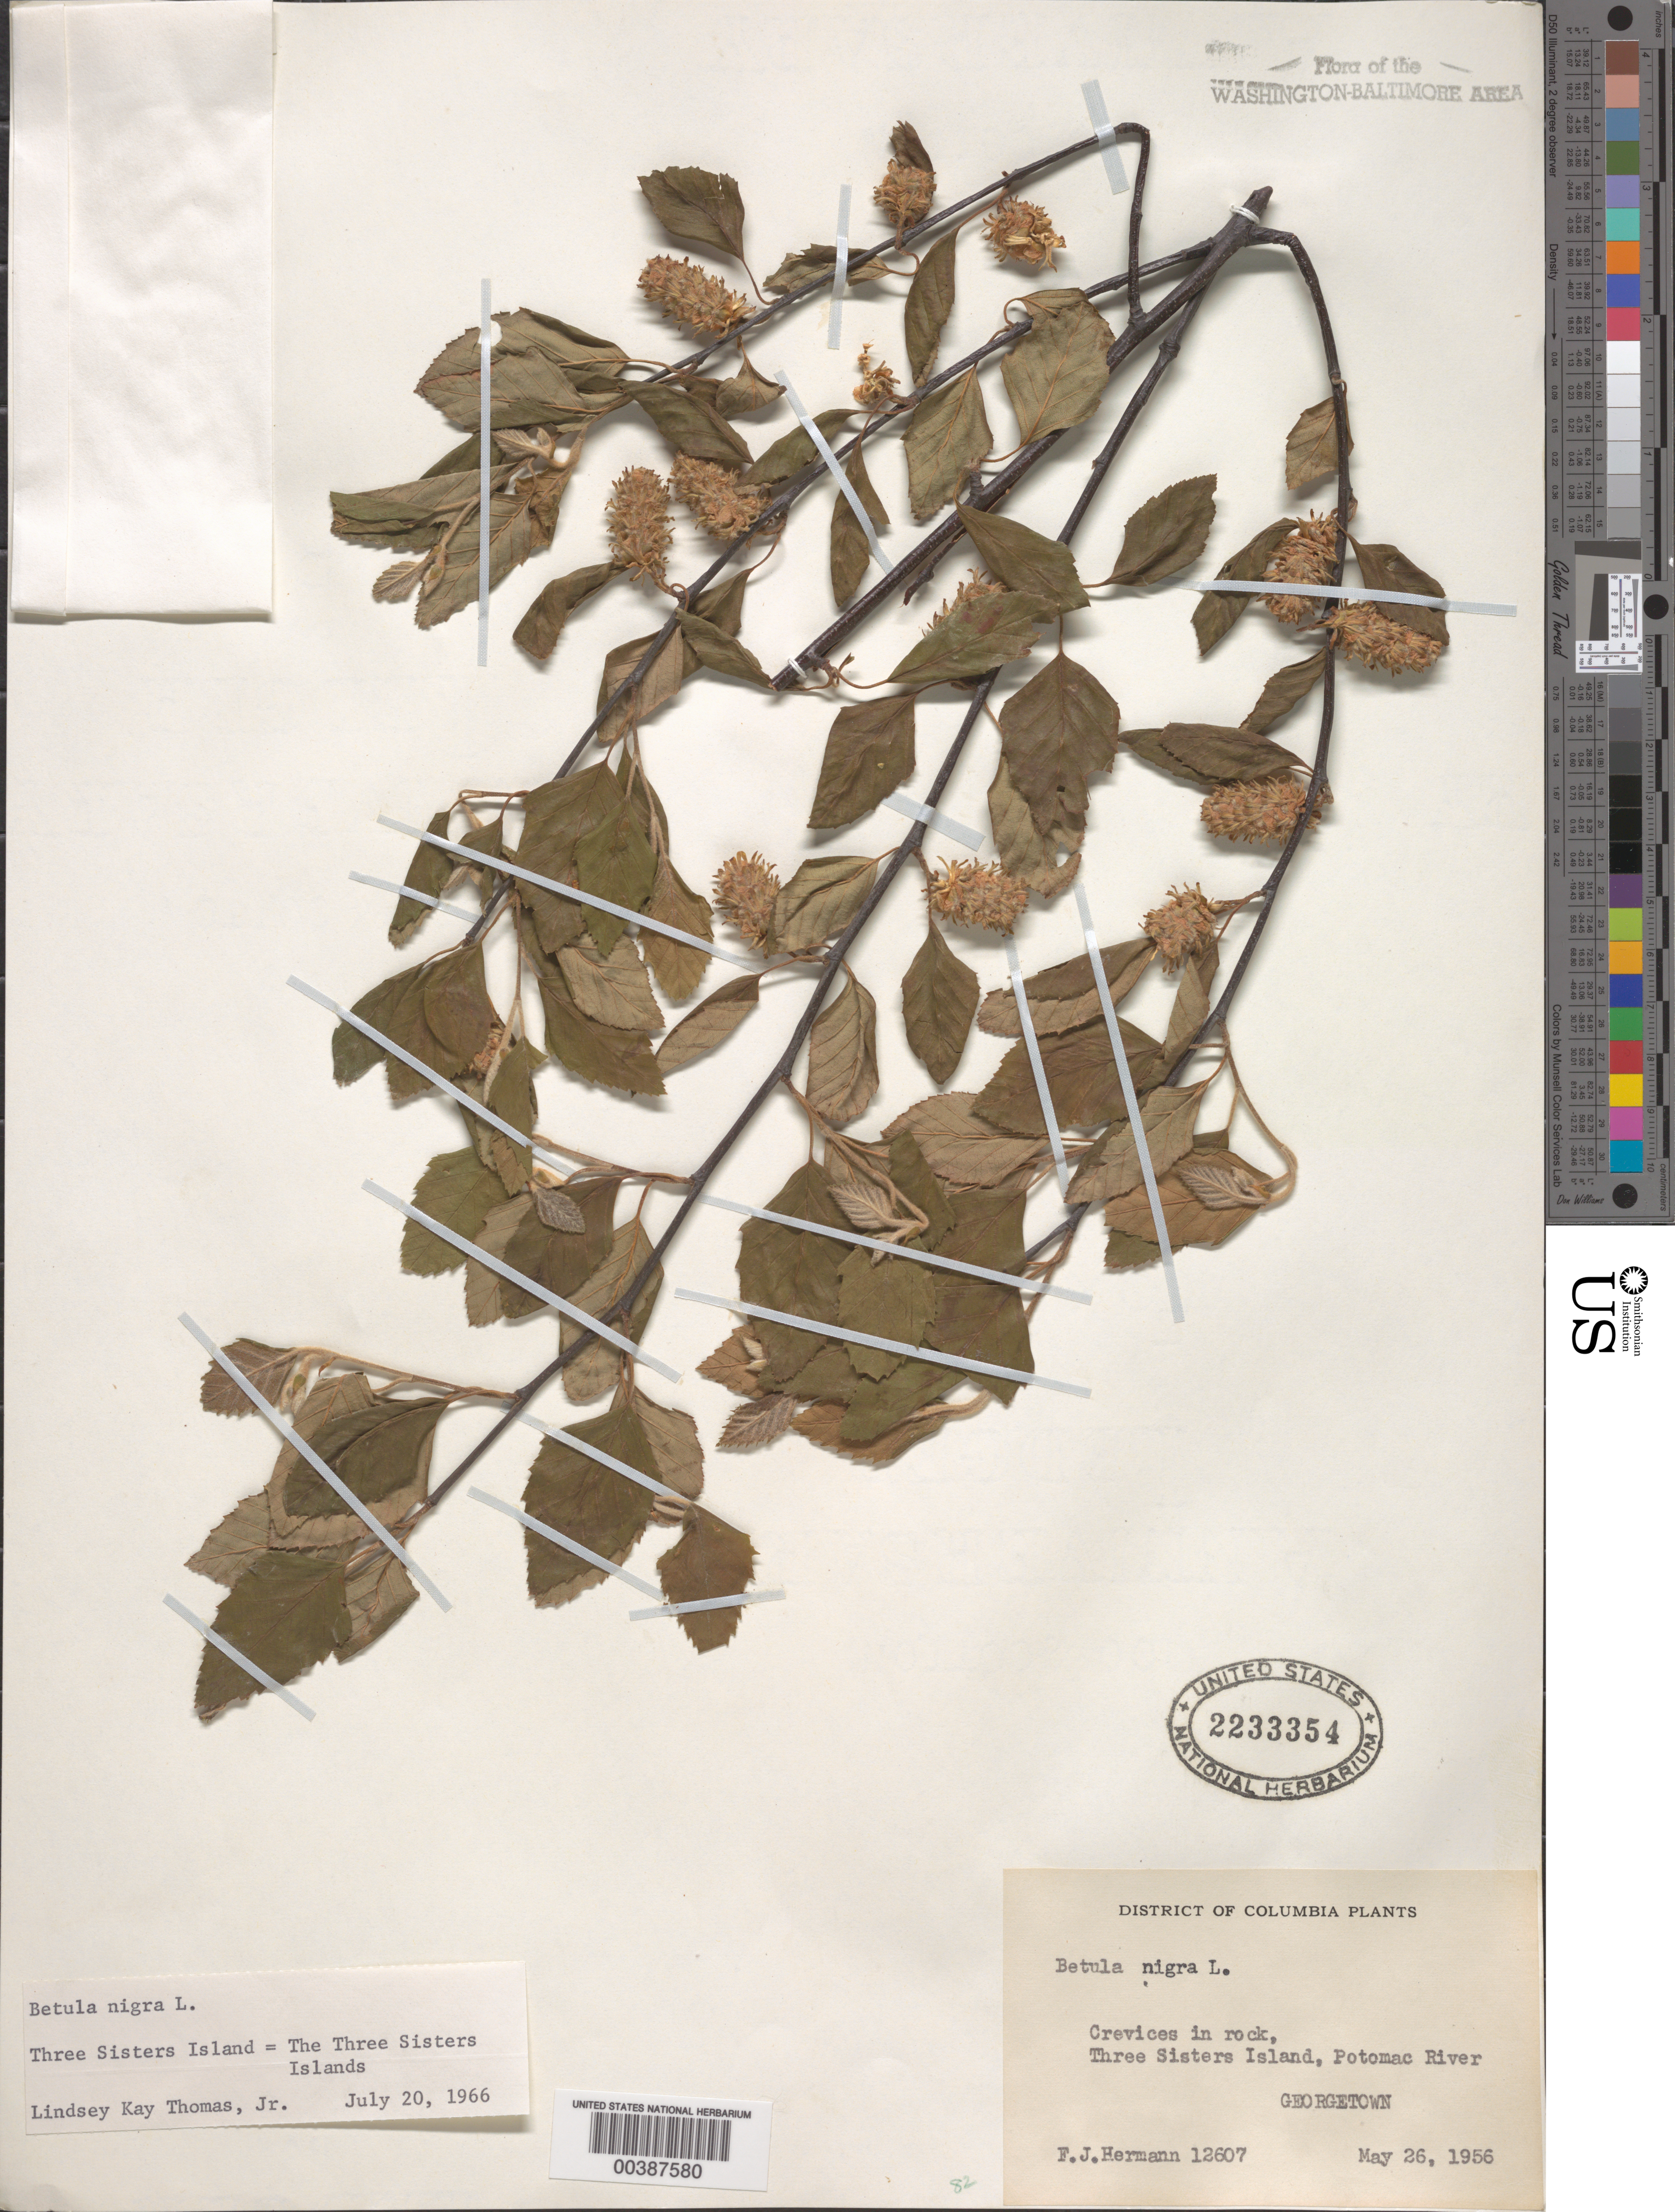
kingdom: Plantae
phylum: Tracheophyta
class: Magnoliopsida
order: Fagales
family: Betulaceae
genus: Betula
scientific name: Betula nigra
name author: L.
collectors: F. J. Hermann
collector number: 12607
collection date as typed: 26 May 1956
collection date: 1956-05-26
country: United States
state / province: District of Columbia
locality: Three Sisters Islands, Potomac River, Georgetown C. & O. Canal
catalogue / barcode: US 2233354